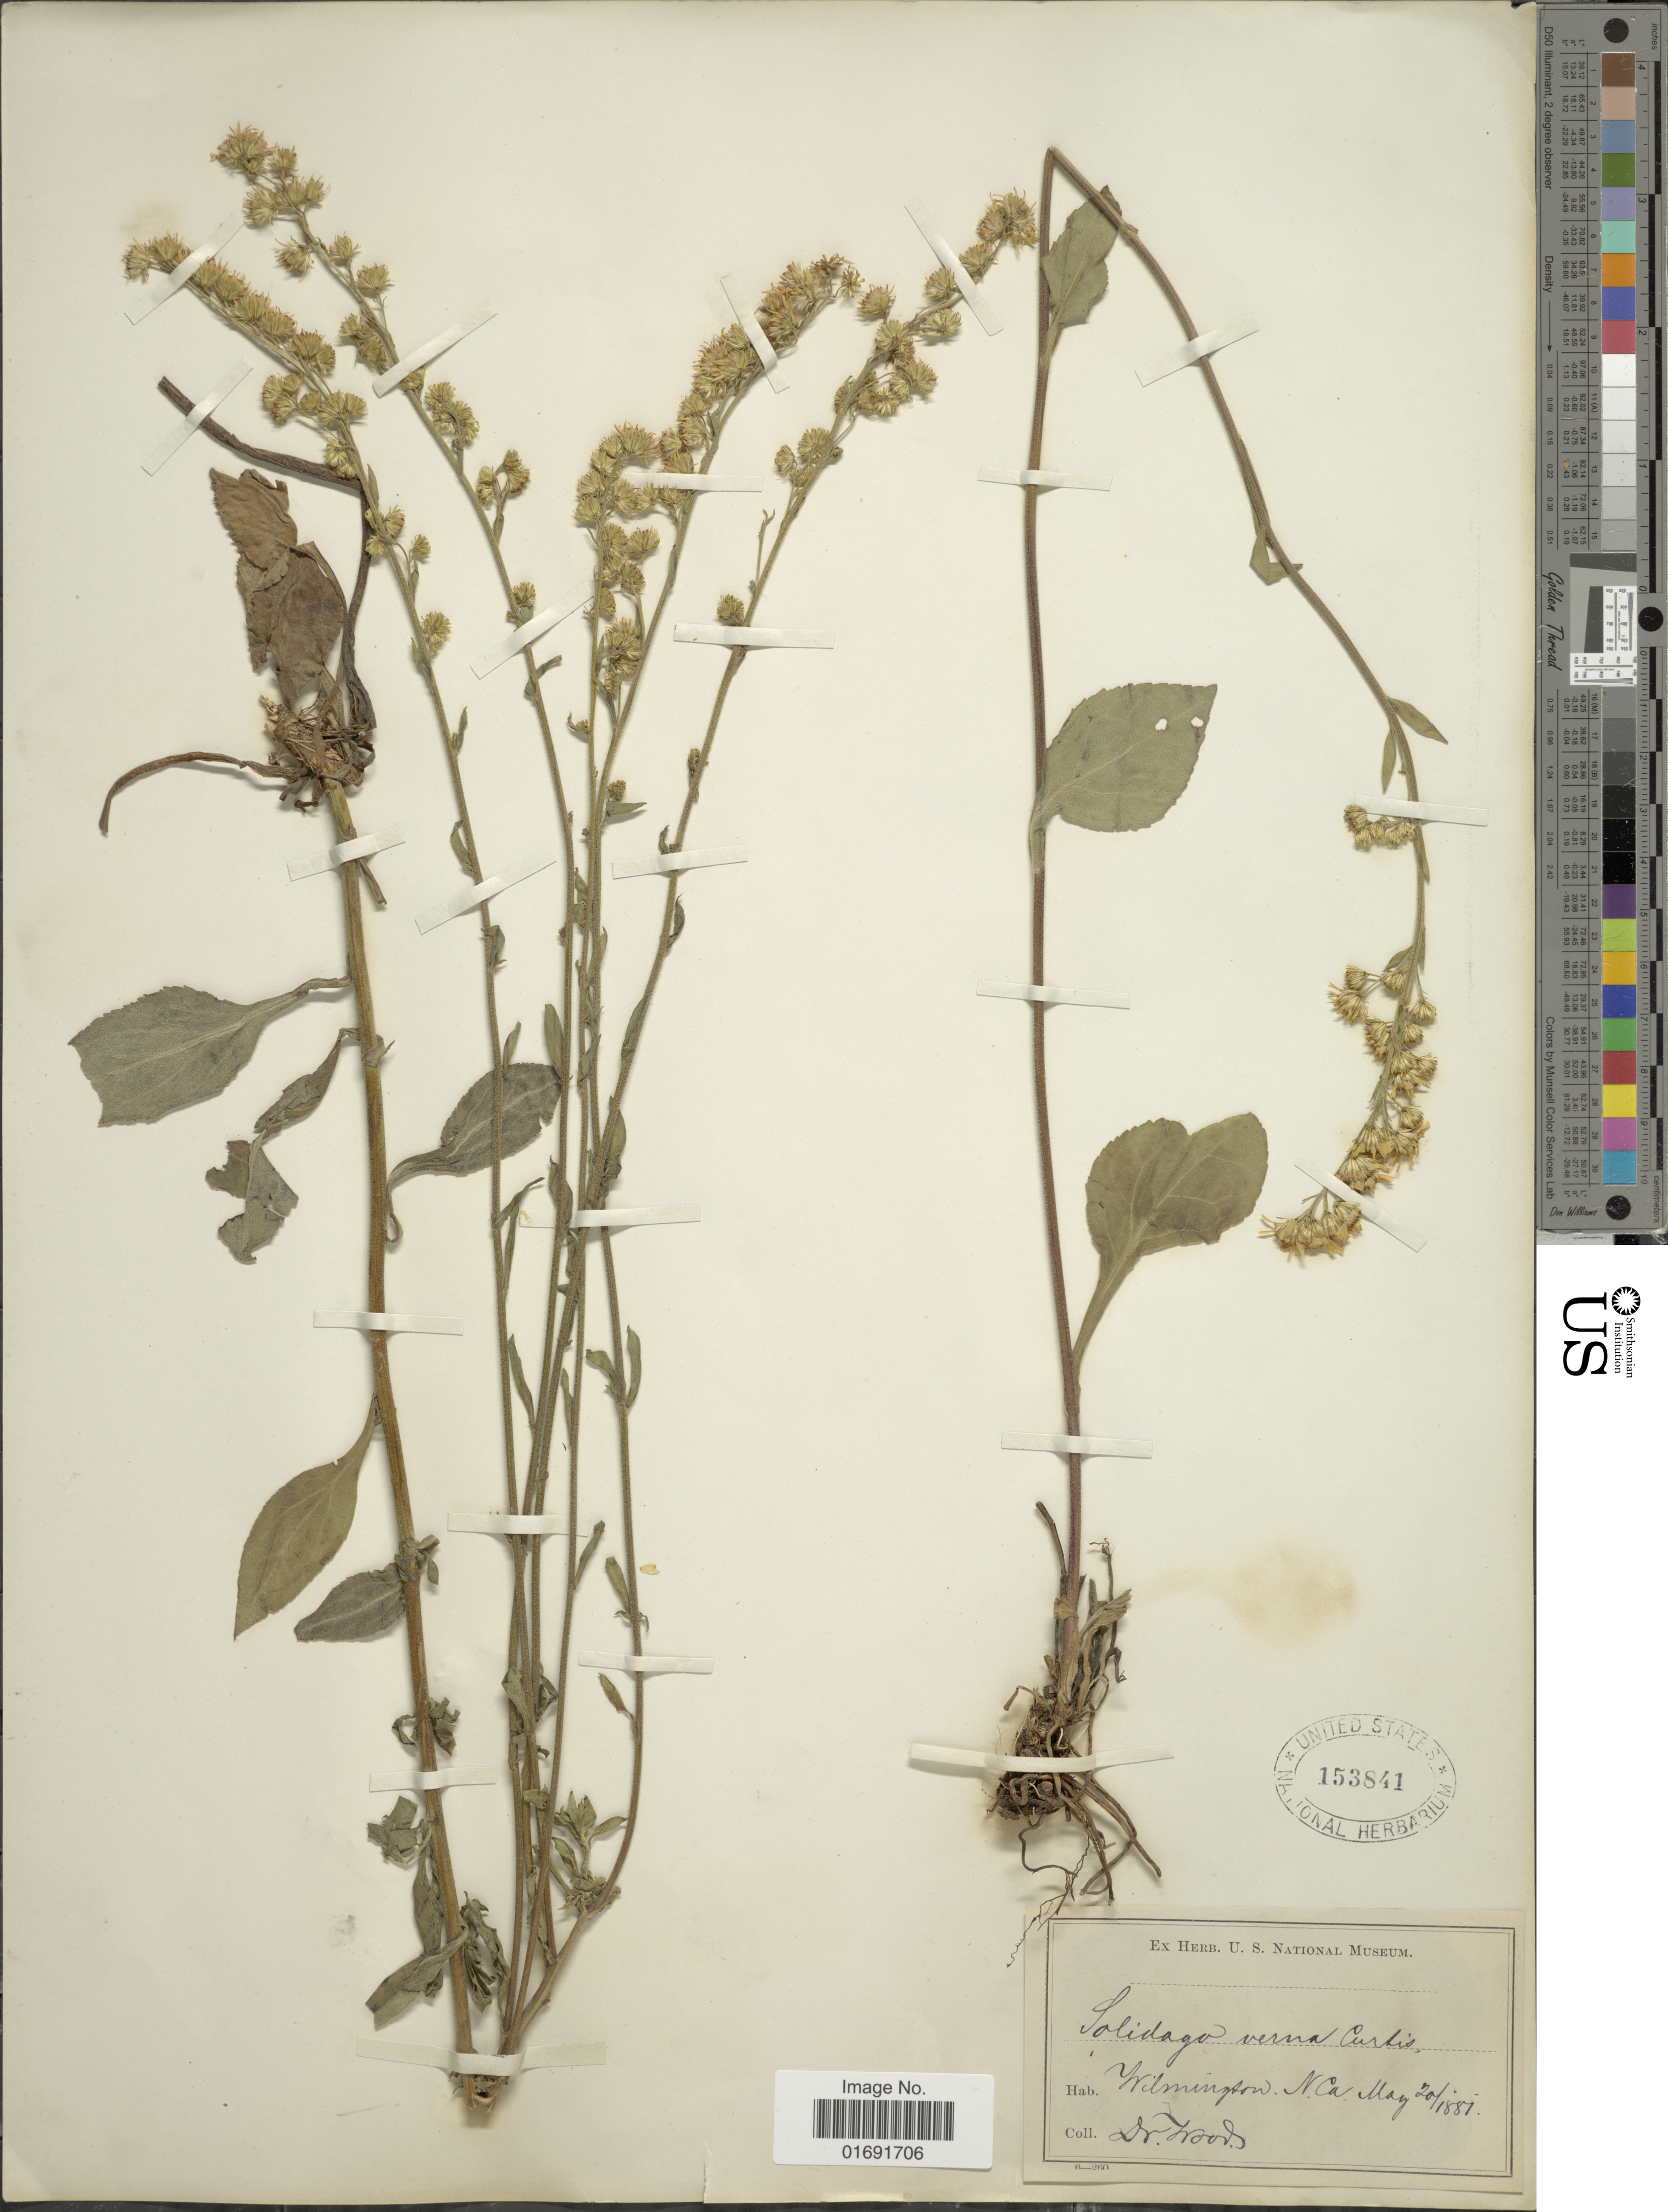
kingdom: Plantae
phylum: Tracheophyta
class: Magnoliopsida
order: Asterales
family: Asteraceae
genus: Solidago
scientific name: Solidago verna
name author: M.A. Curtis ex Torr. & A. Gray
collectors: -. Woods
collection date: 1881-05-20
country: United States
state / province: North Carolina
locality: Wilmington, N. Ca.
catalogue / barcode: US 153841